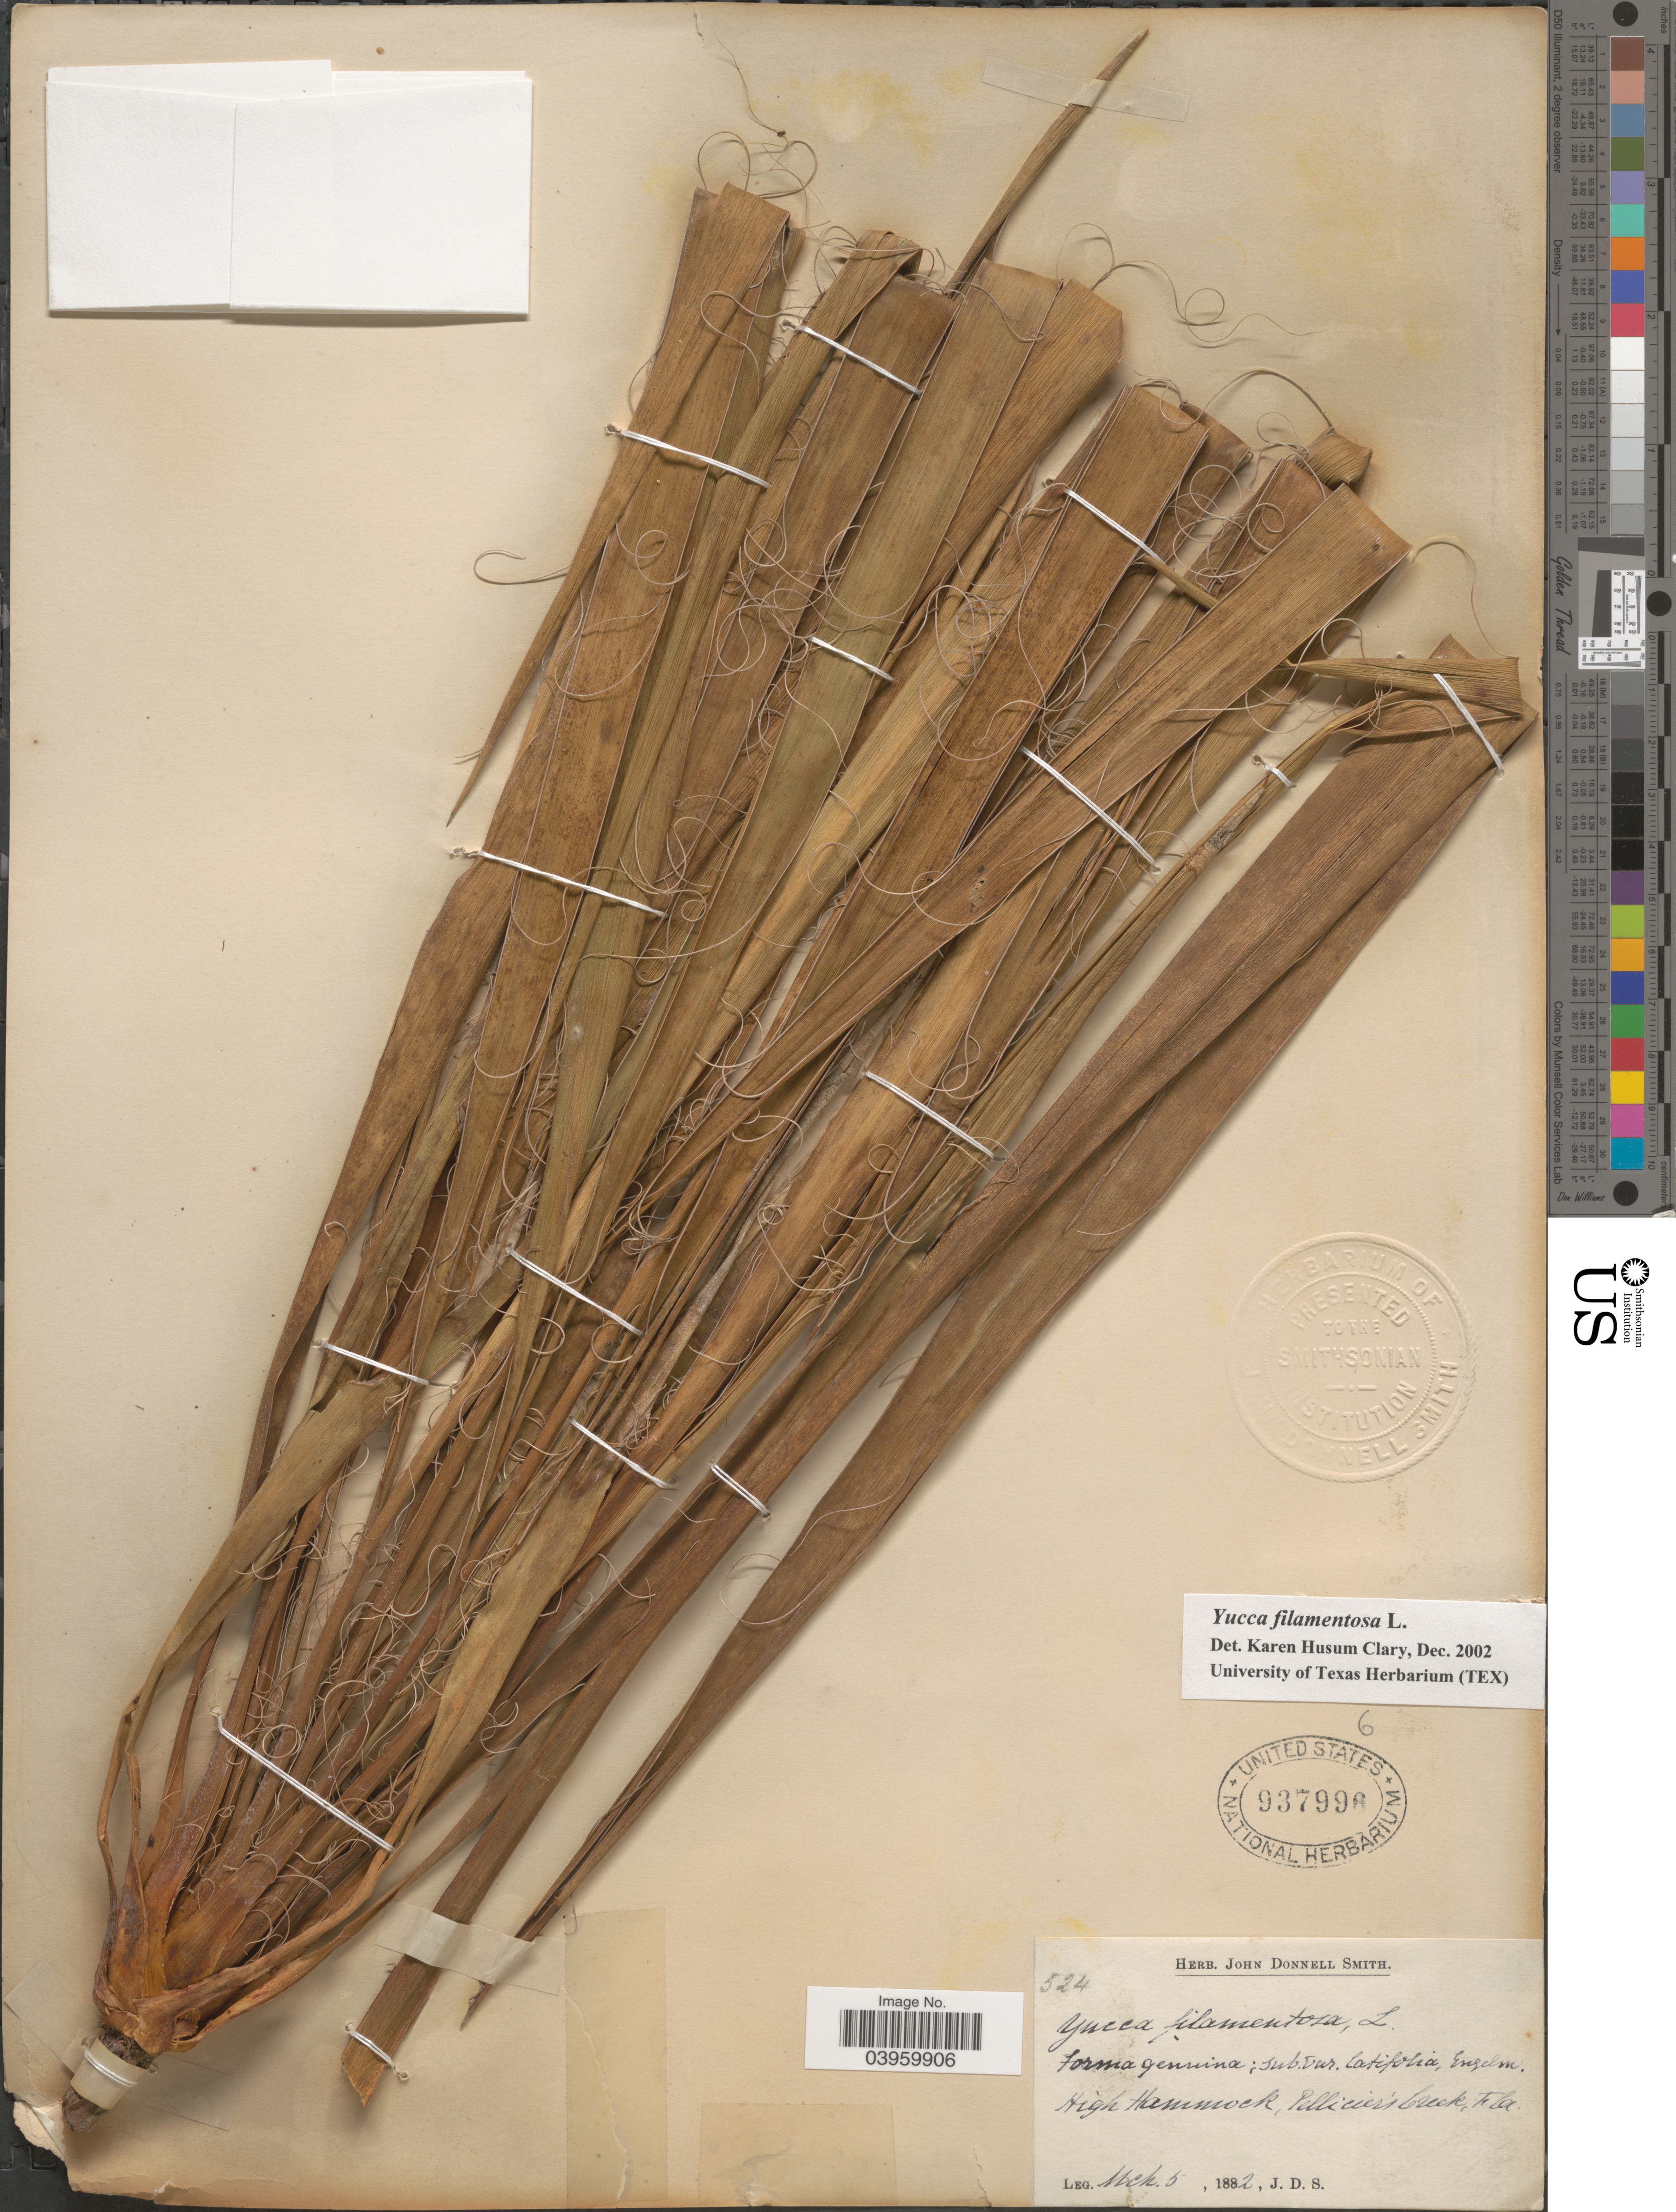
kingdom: Plantae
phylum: Tracheophyta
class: Liliopsida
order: Asparagales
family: Asparagaceae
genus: Yucca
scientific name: Yucca filamentosa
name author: L.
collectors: J. Donnell Smith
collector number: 524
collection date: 1882-03-05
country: United States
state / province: Florida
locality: High Hammock, Pellicier's Creek.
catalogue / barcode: US 937996